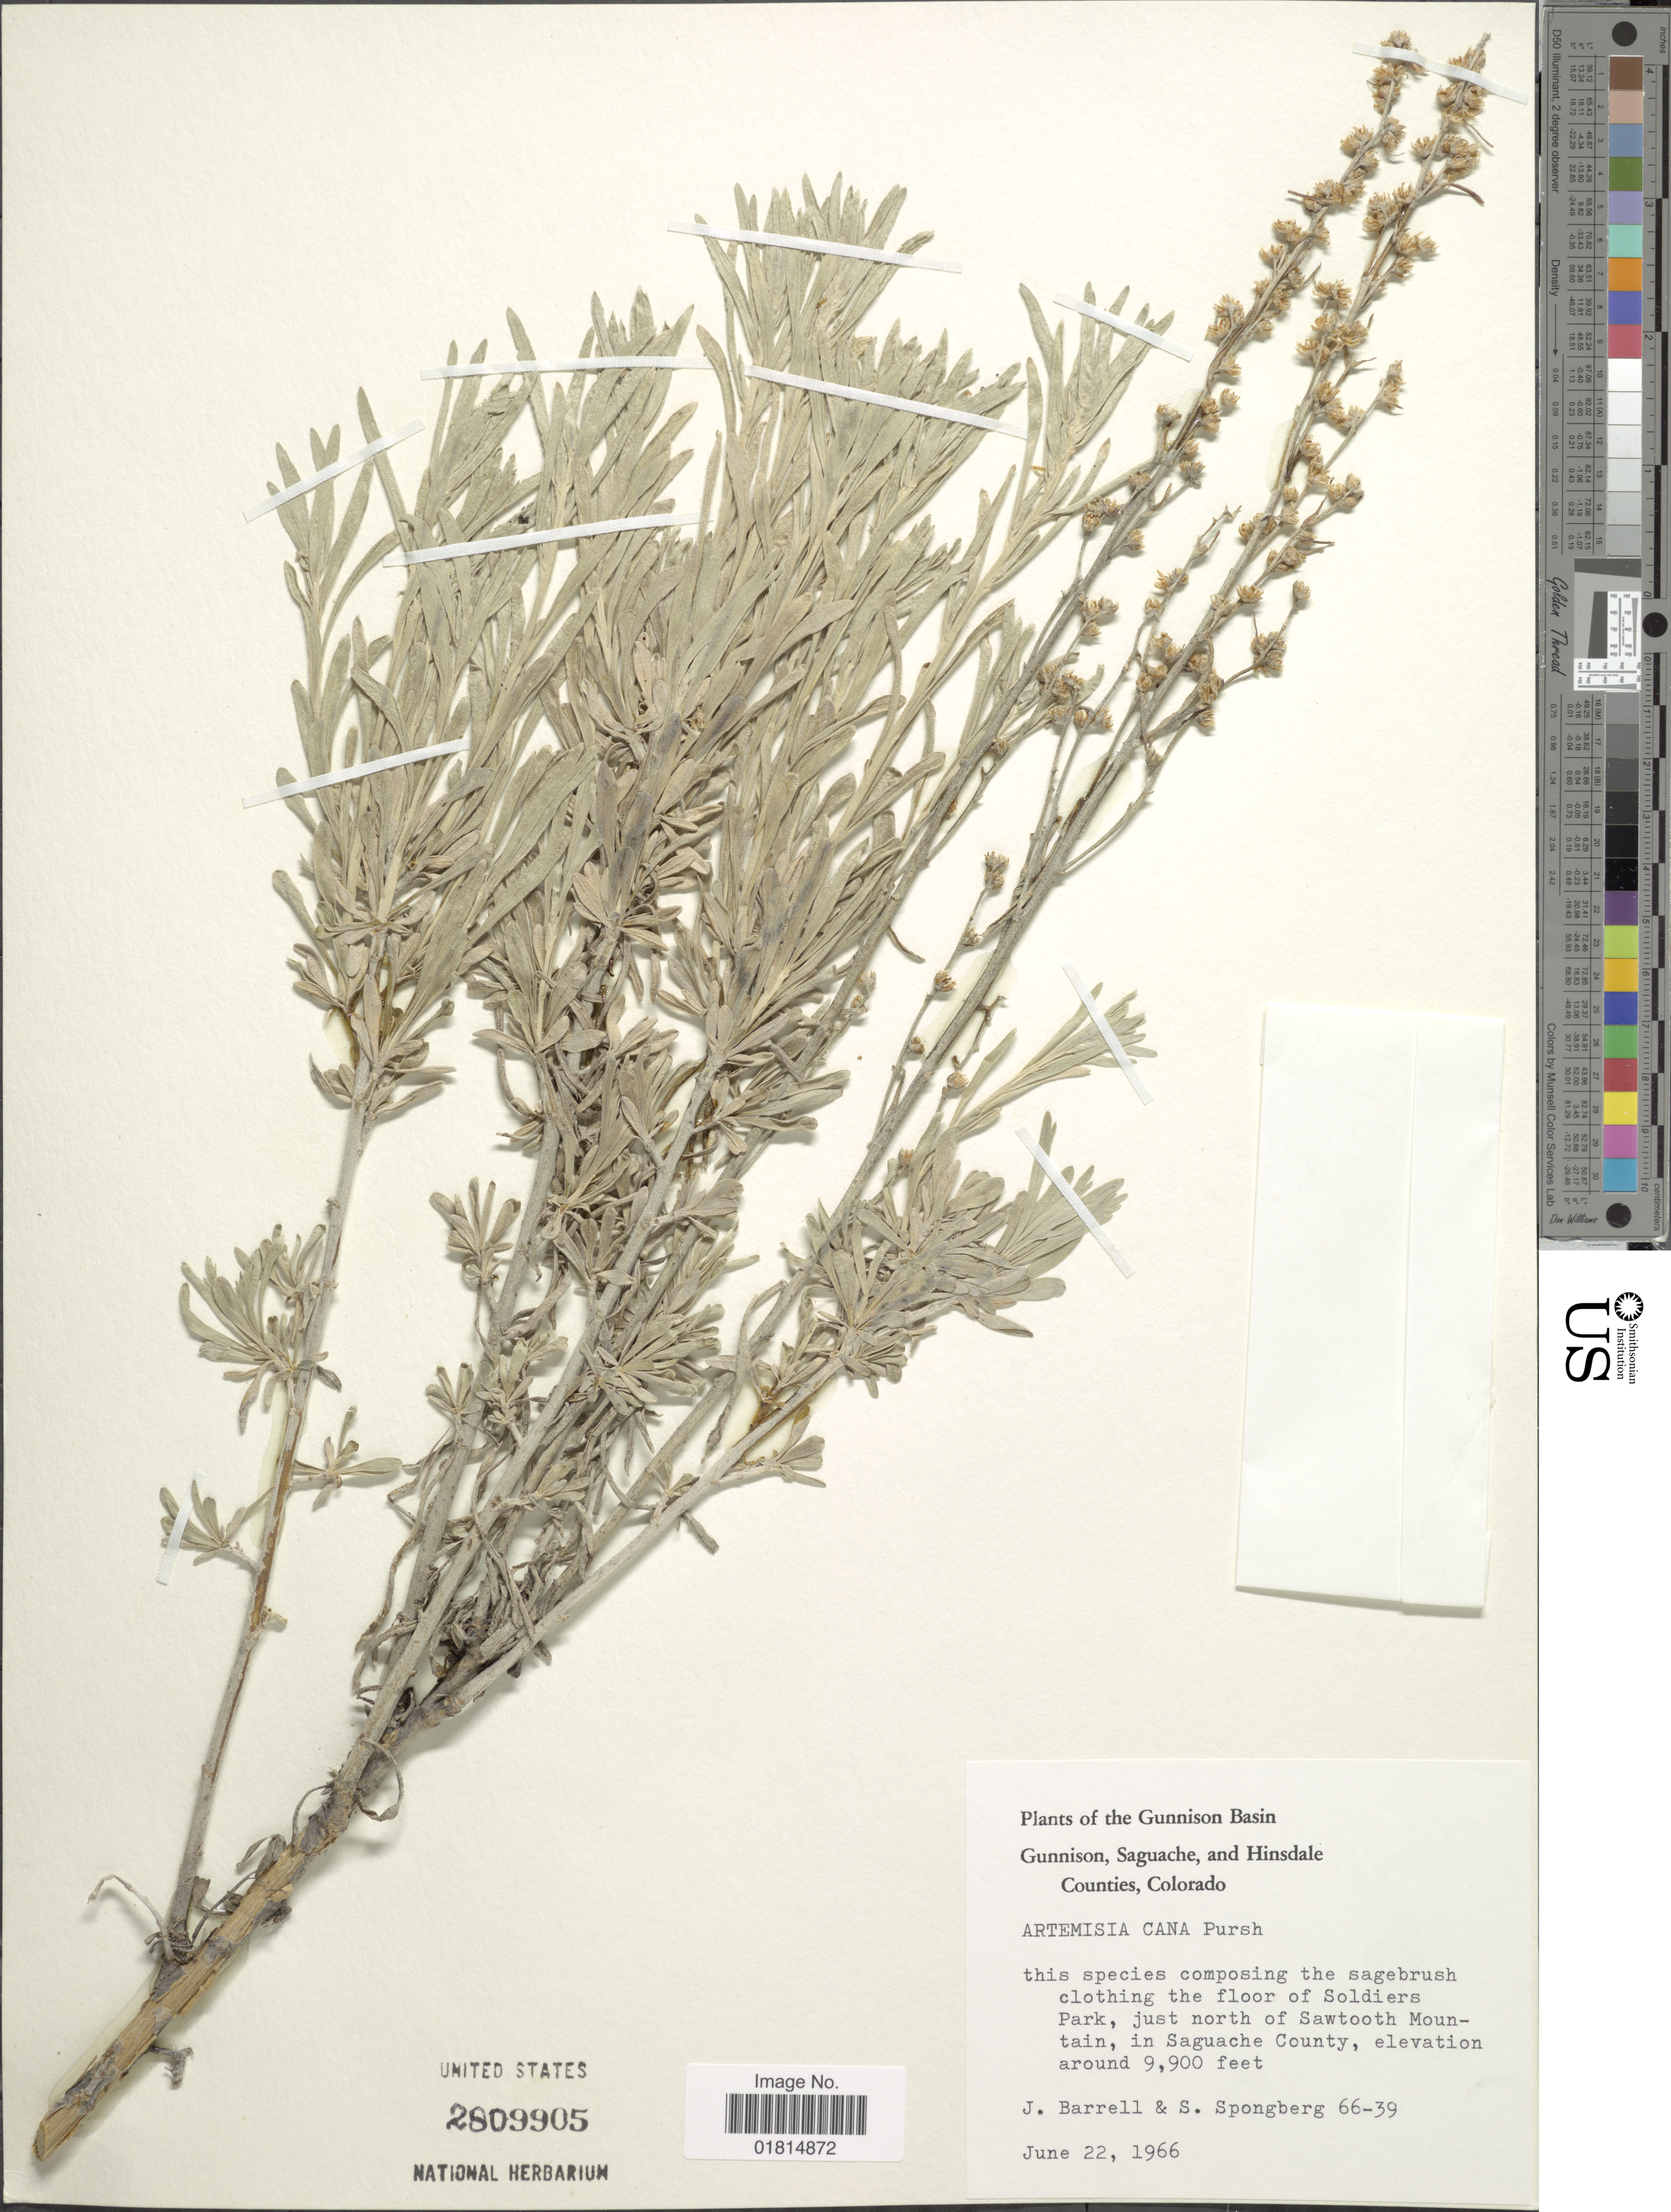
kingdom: Plantae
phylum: Tracheophyta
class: Magnoliopsida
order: Asterales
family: Asteraceae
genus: Artemisia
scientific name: Artemisia cana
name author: Pursh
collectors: J. Barrell & S. A.Spongberg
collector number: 66-39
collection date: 1966-06-22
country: United States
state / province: Colorado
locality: Gunnison Basin. Gunnison, Saguache, and Hinsdale Counties, Colorado. Clothing the floor of Soldiers Park, just north of Sawtooth Mountain, in Saguache County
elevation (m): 3018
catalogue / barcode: US 2809905